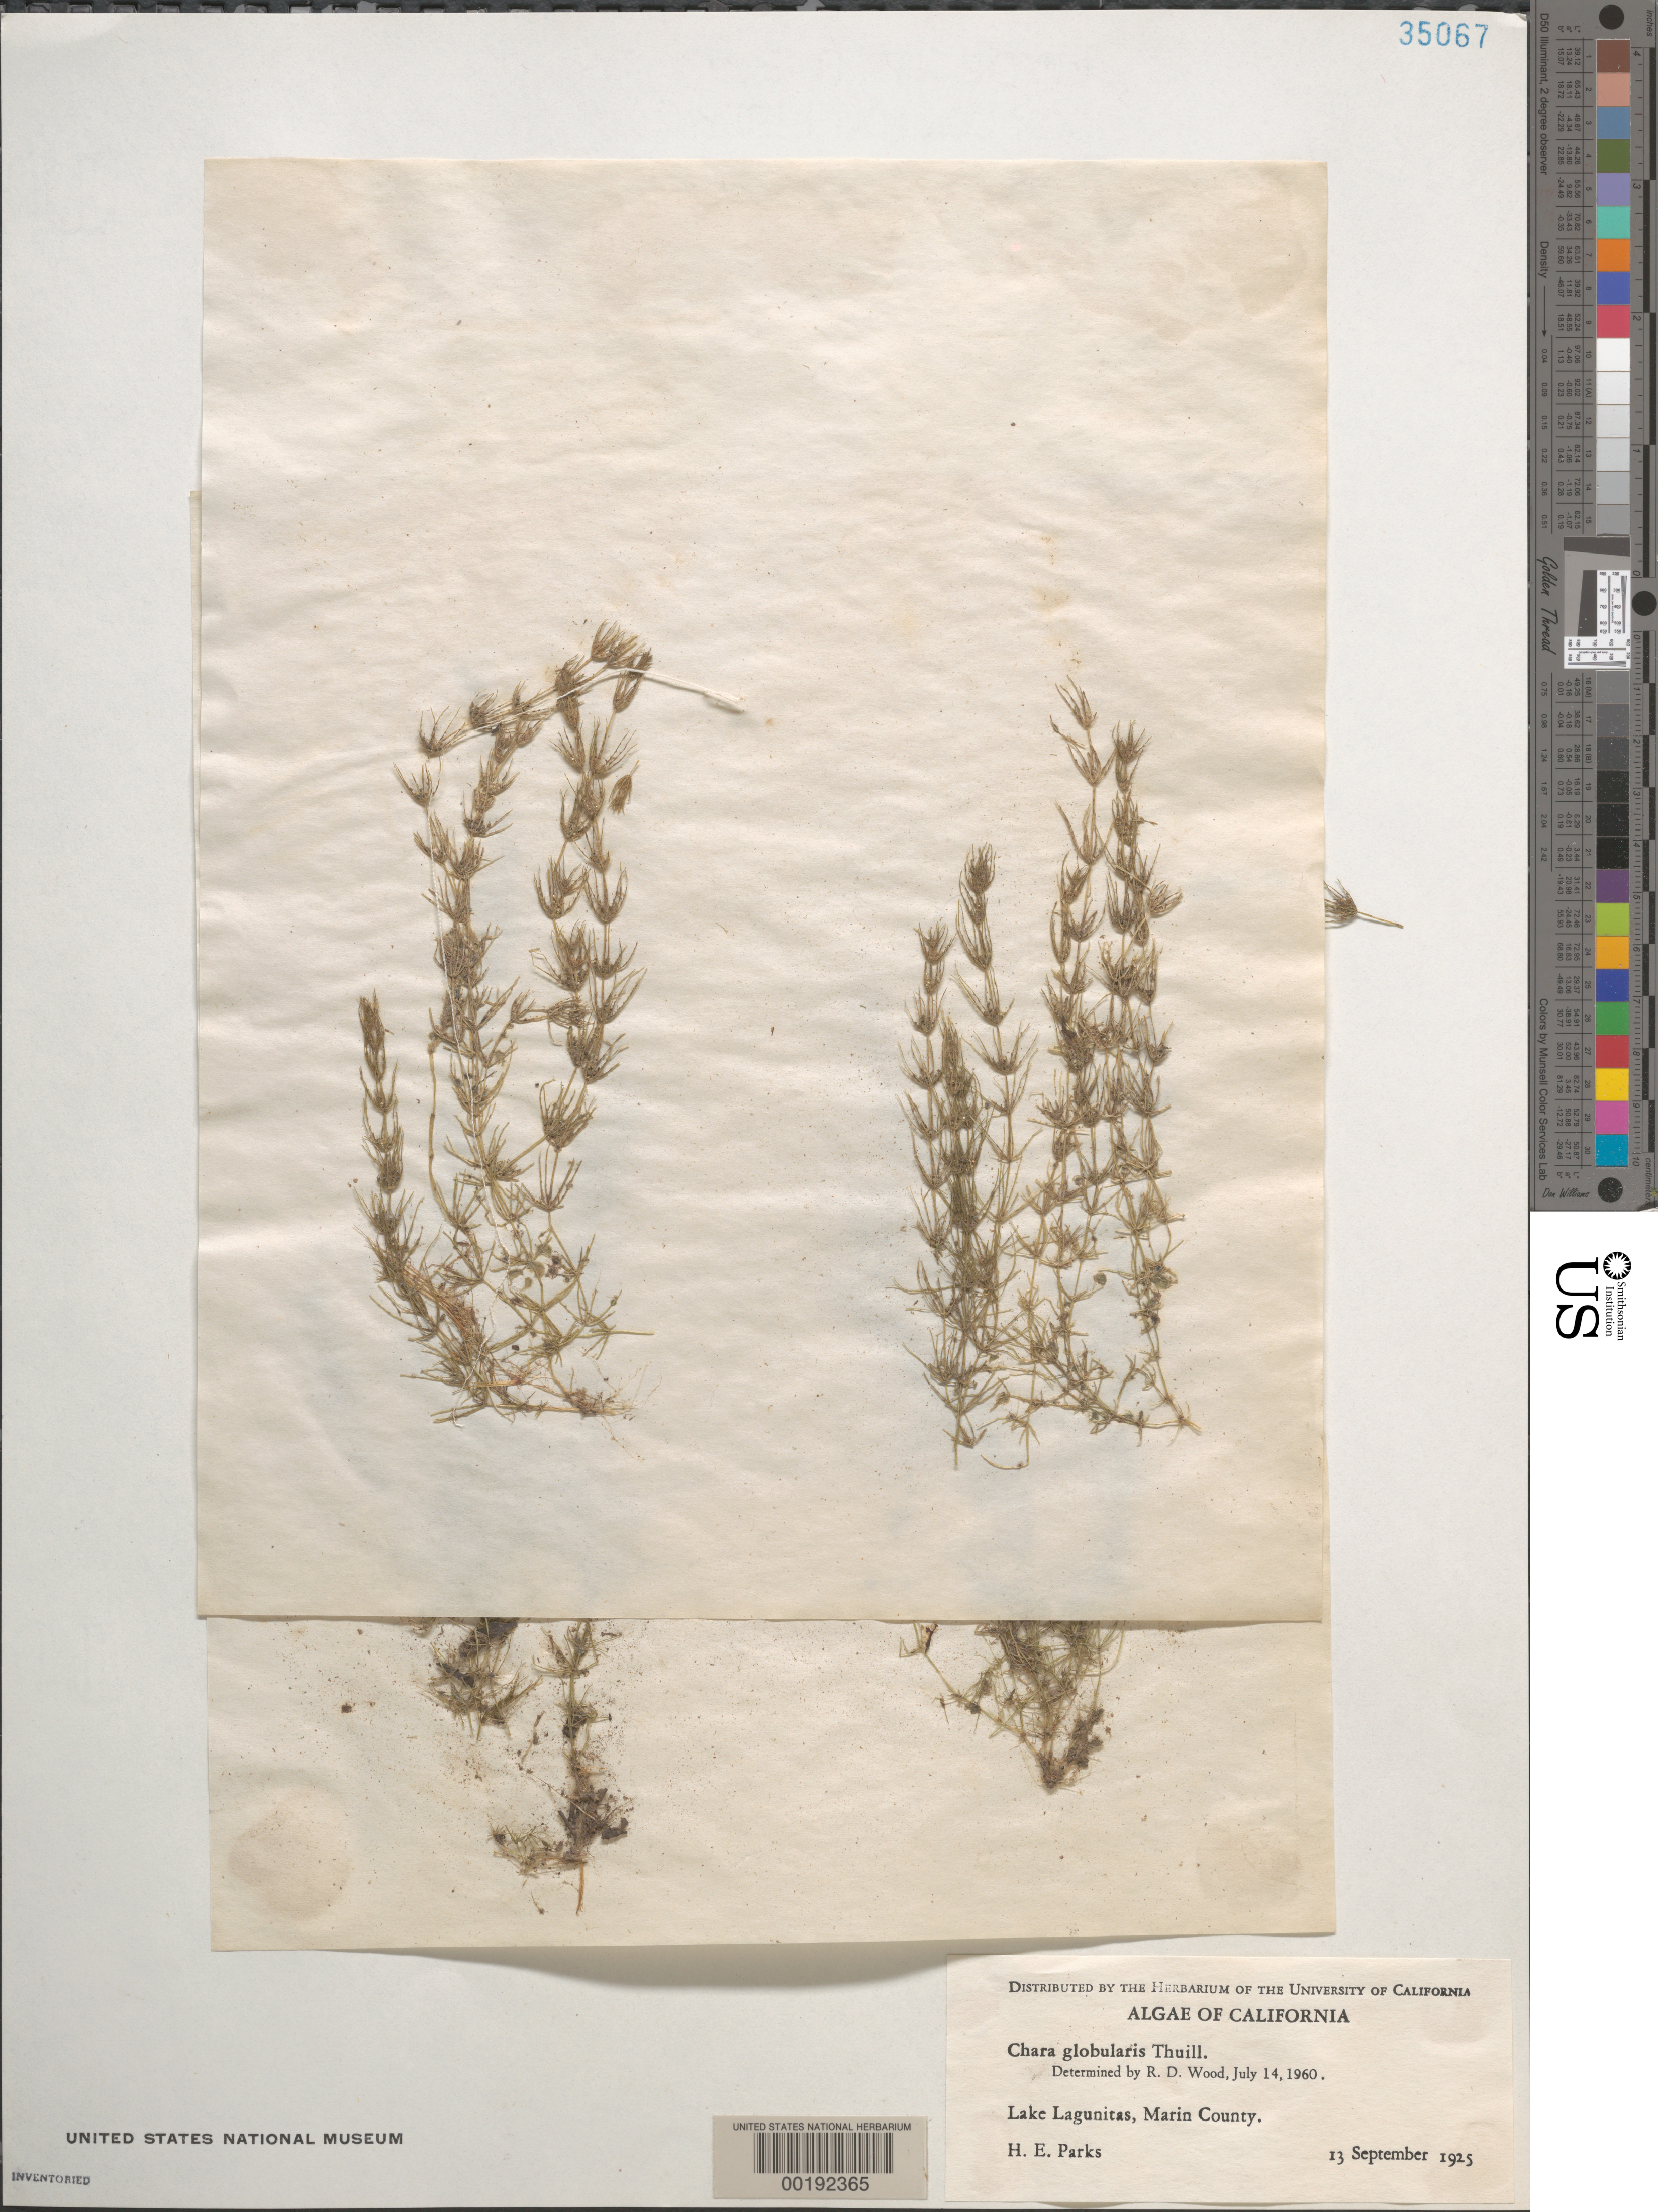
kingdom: Plantae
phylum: Charophyta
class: Charophyceae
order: Charales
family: Characeae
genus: Chara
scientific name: Chara globularis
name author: Thuiller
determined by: Wood, R. D.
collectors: H. E. Parks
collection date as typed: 13 Sep 1925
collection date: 1925-09-13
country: United States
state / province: California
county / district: Marin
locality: Lake Lagunitas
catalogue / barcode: US 35067